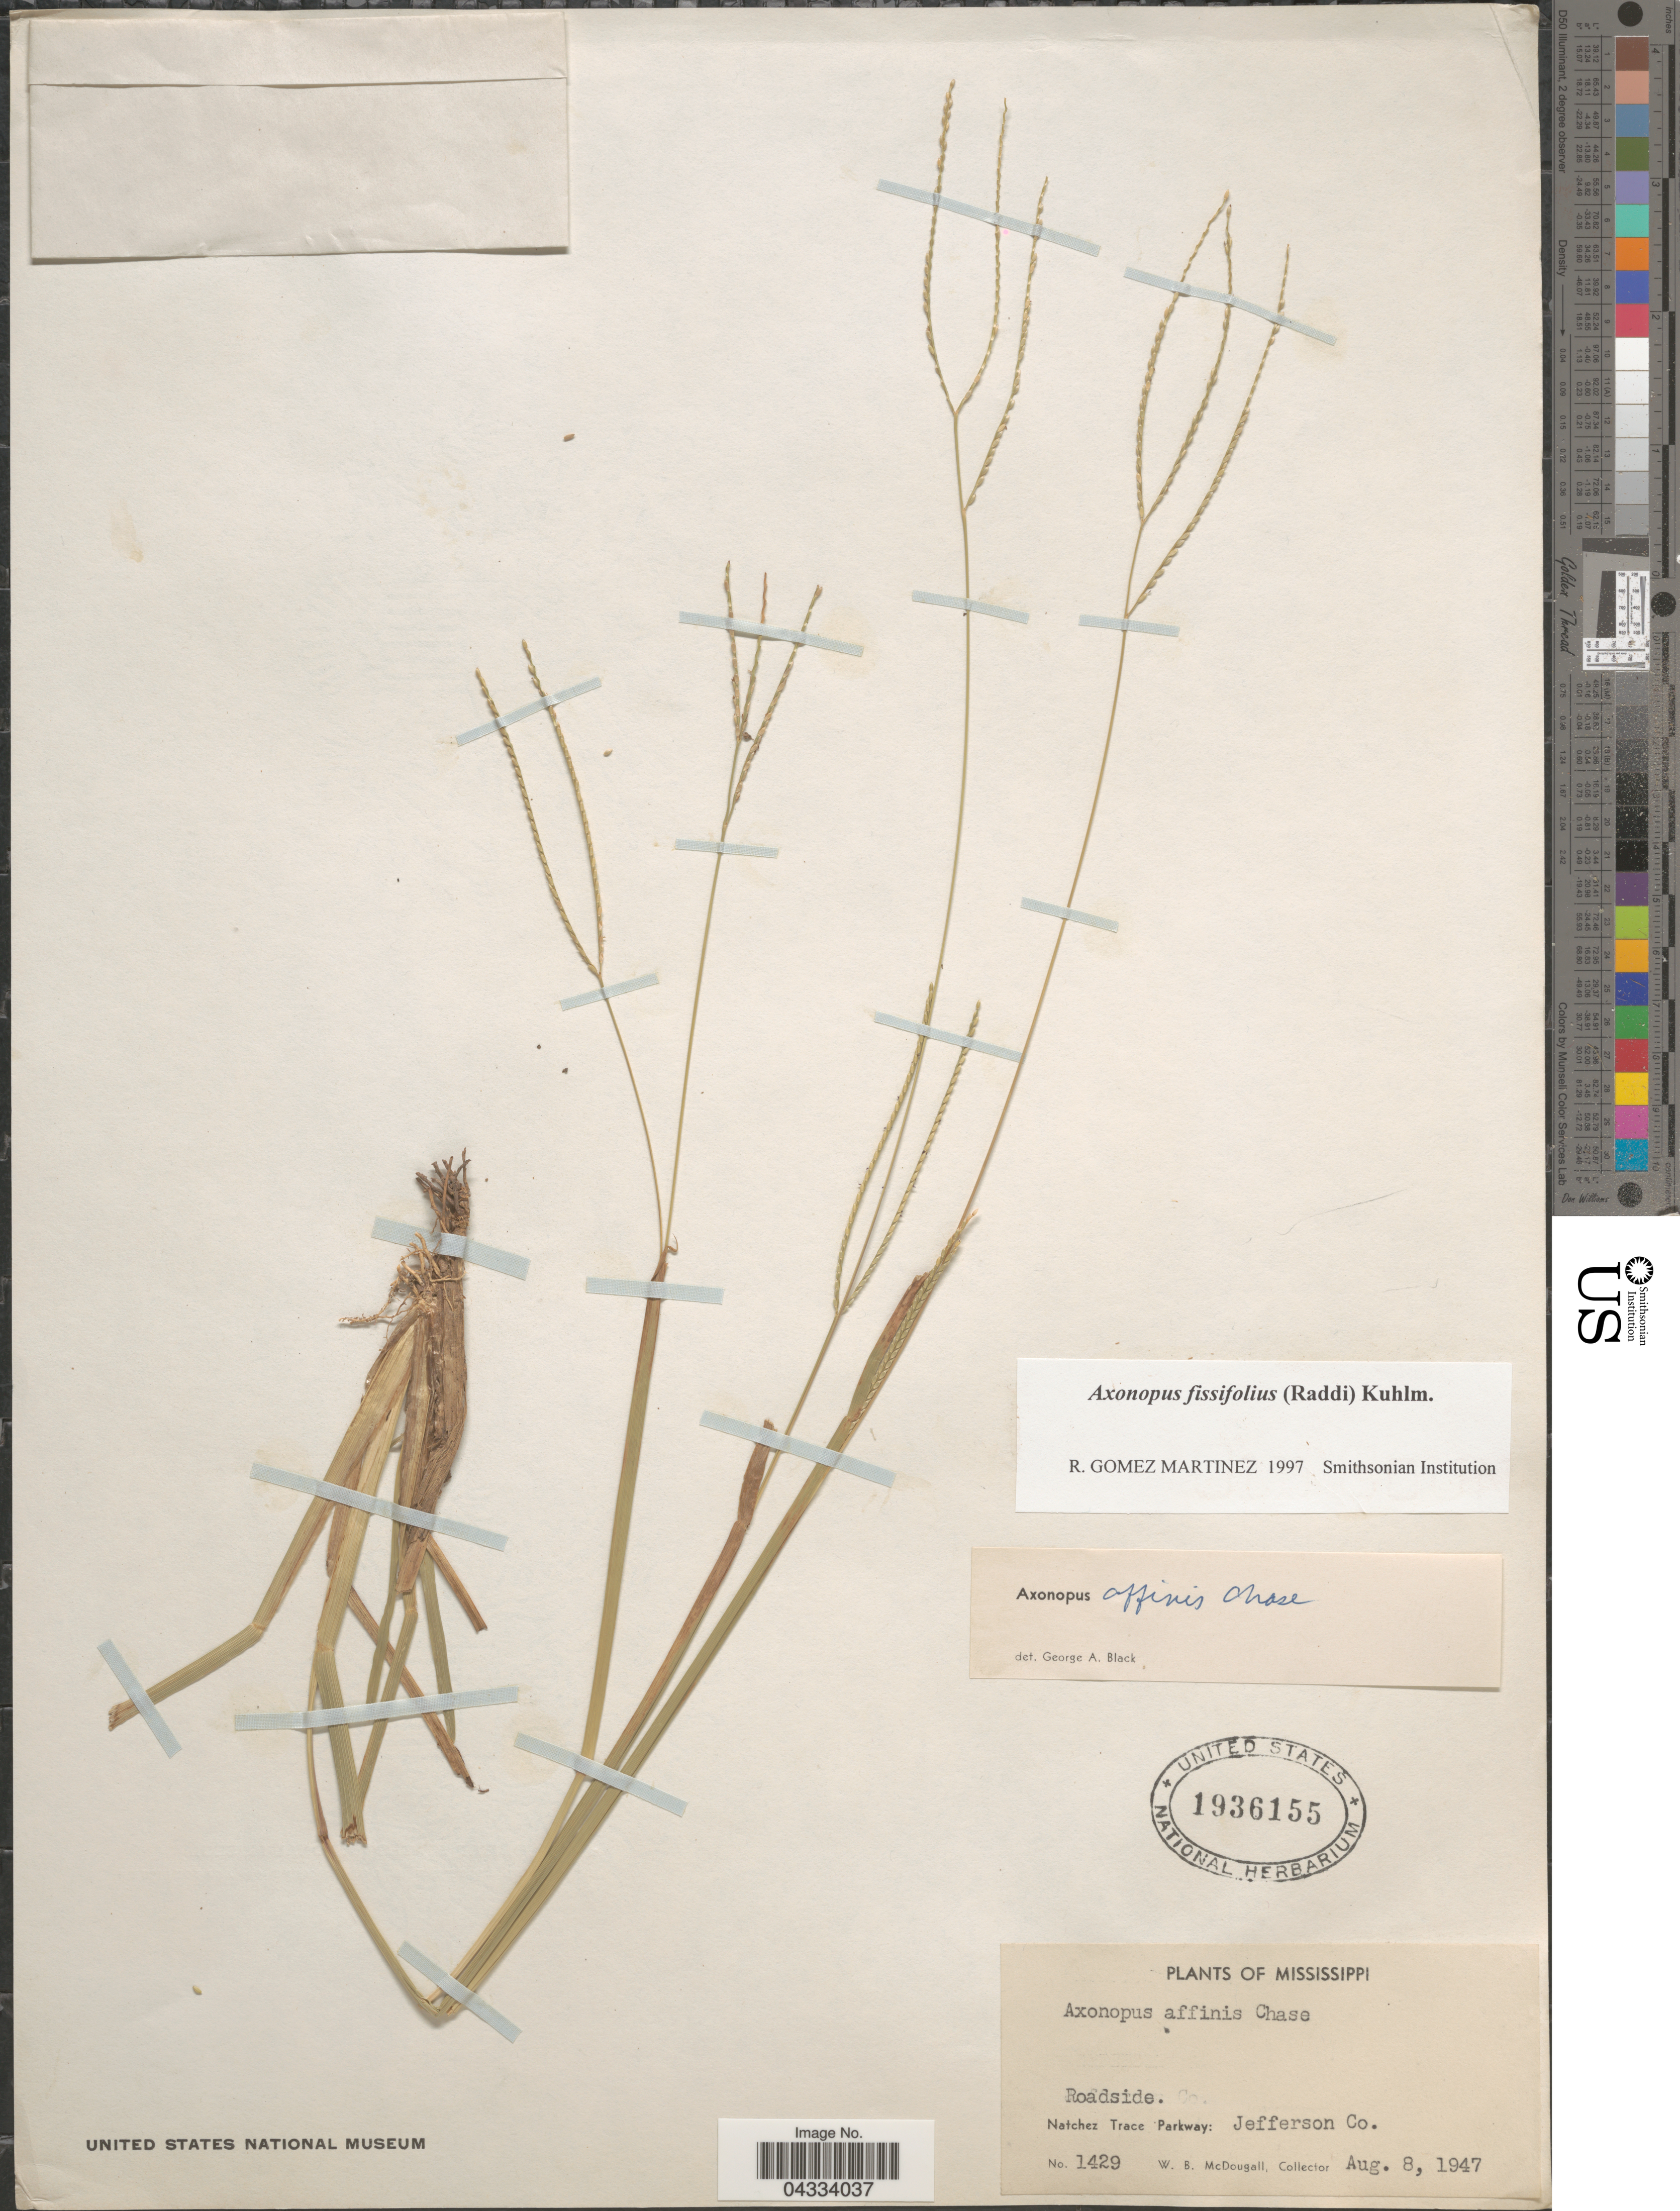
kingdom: Plantae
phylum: Tracheophyta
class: Liliopsida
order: Poales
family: Poaceae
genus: Axonopus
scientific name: Axonopus fissifolius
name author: (Raddi) Kuhlm.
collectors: W. B. McDougall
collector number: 1429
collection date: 1947-08-08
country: United States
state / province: Mississippi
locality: Natchez Trace Parkway: Jefferson Co.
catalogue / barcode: US 1936155